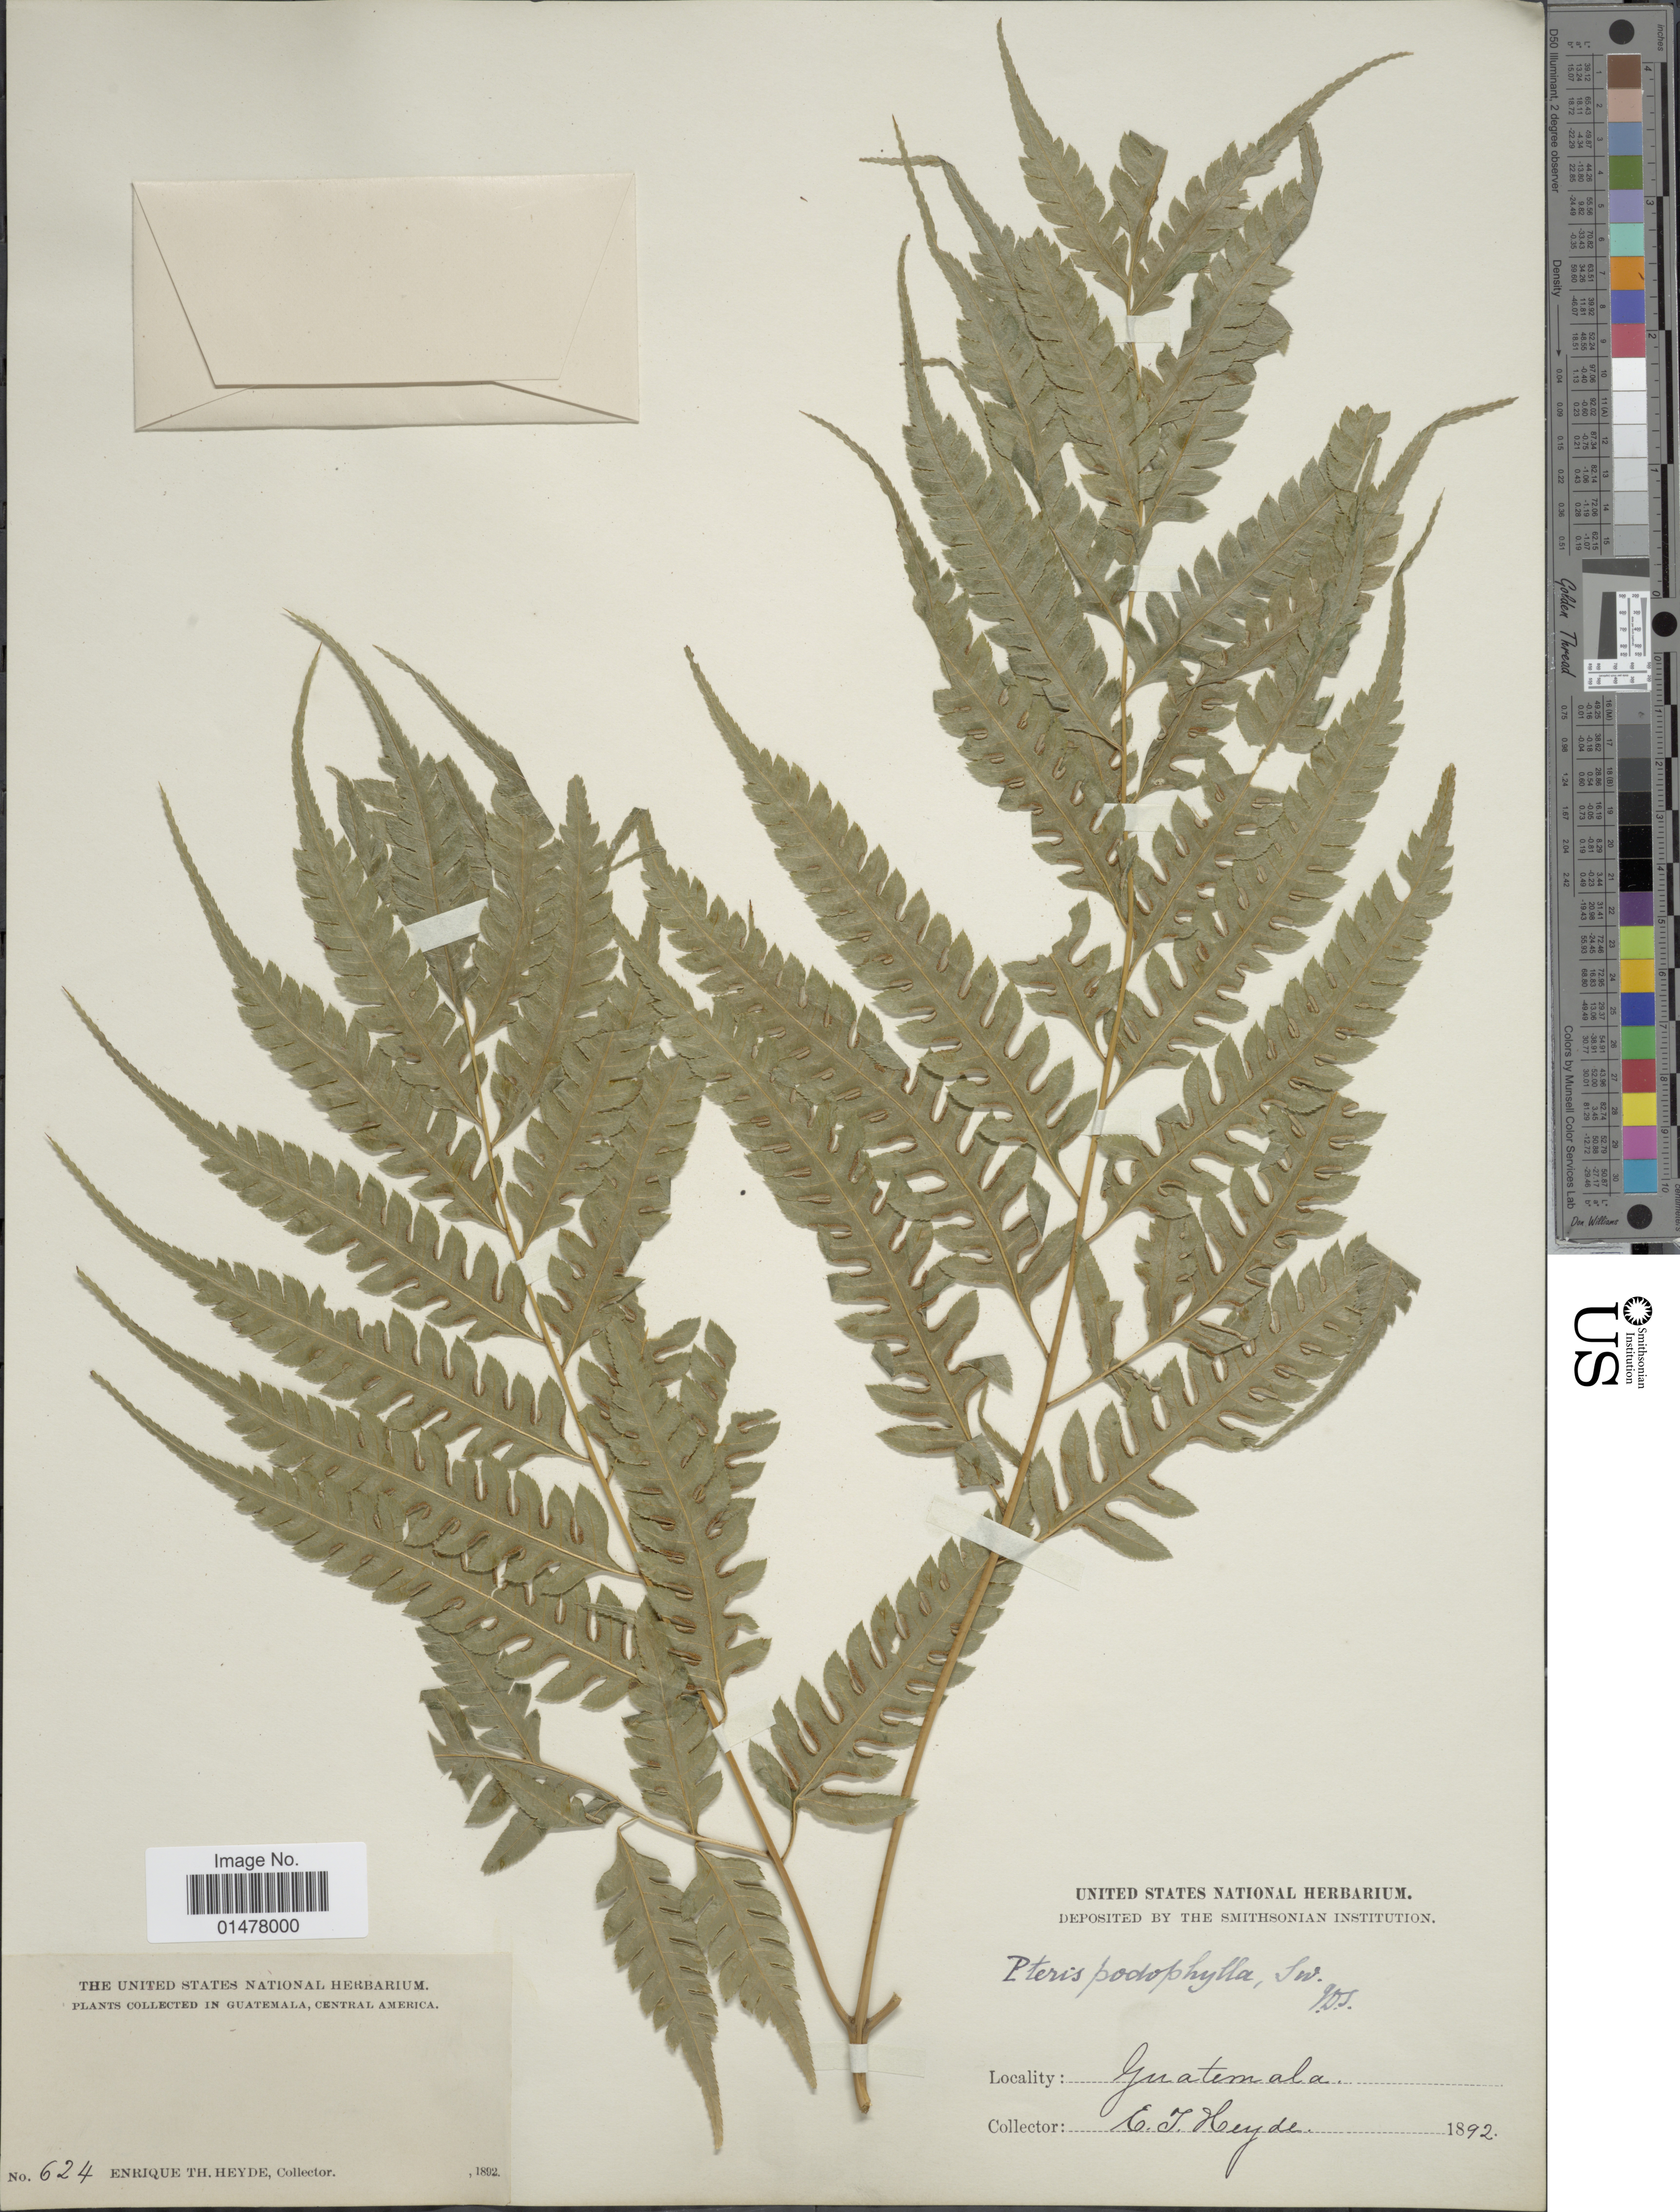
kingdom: Plantae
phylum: Tracheophyta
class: Polypodiopsida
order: Polypodiales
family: Pteridaceae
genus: Pteris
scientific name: Pteris orizabae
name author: M. Martens & Galeotti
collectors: E. T. Heyde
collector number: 624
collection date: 1892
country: Guatemala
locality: Guatemala, central America